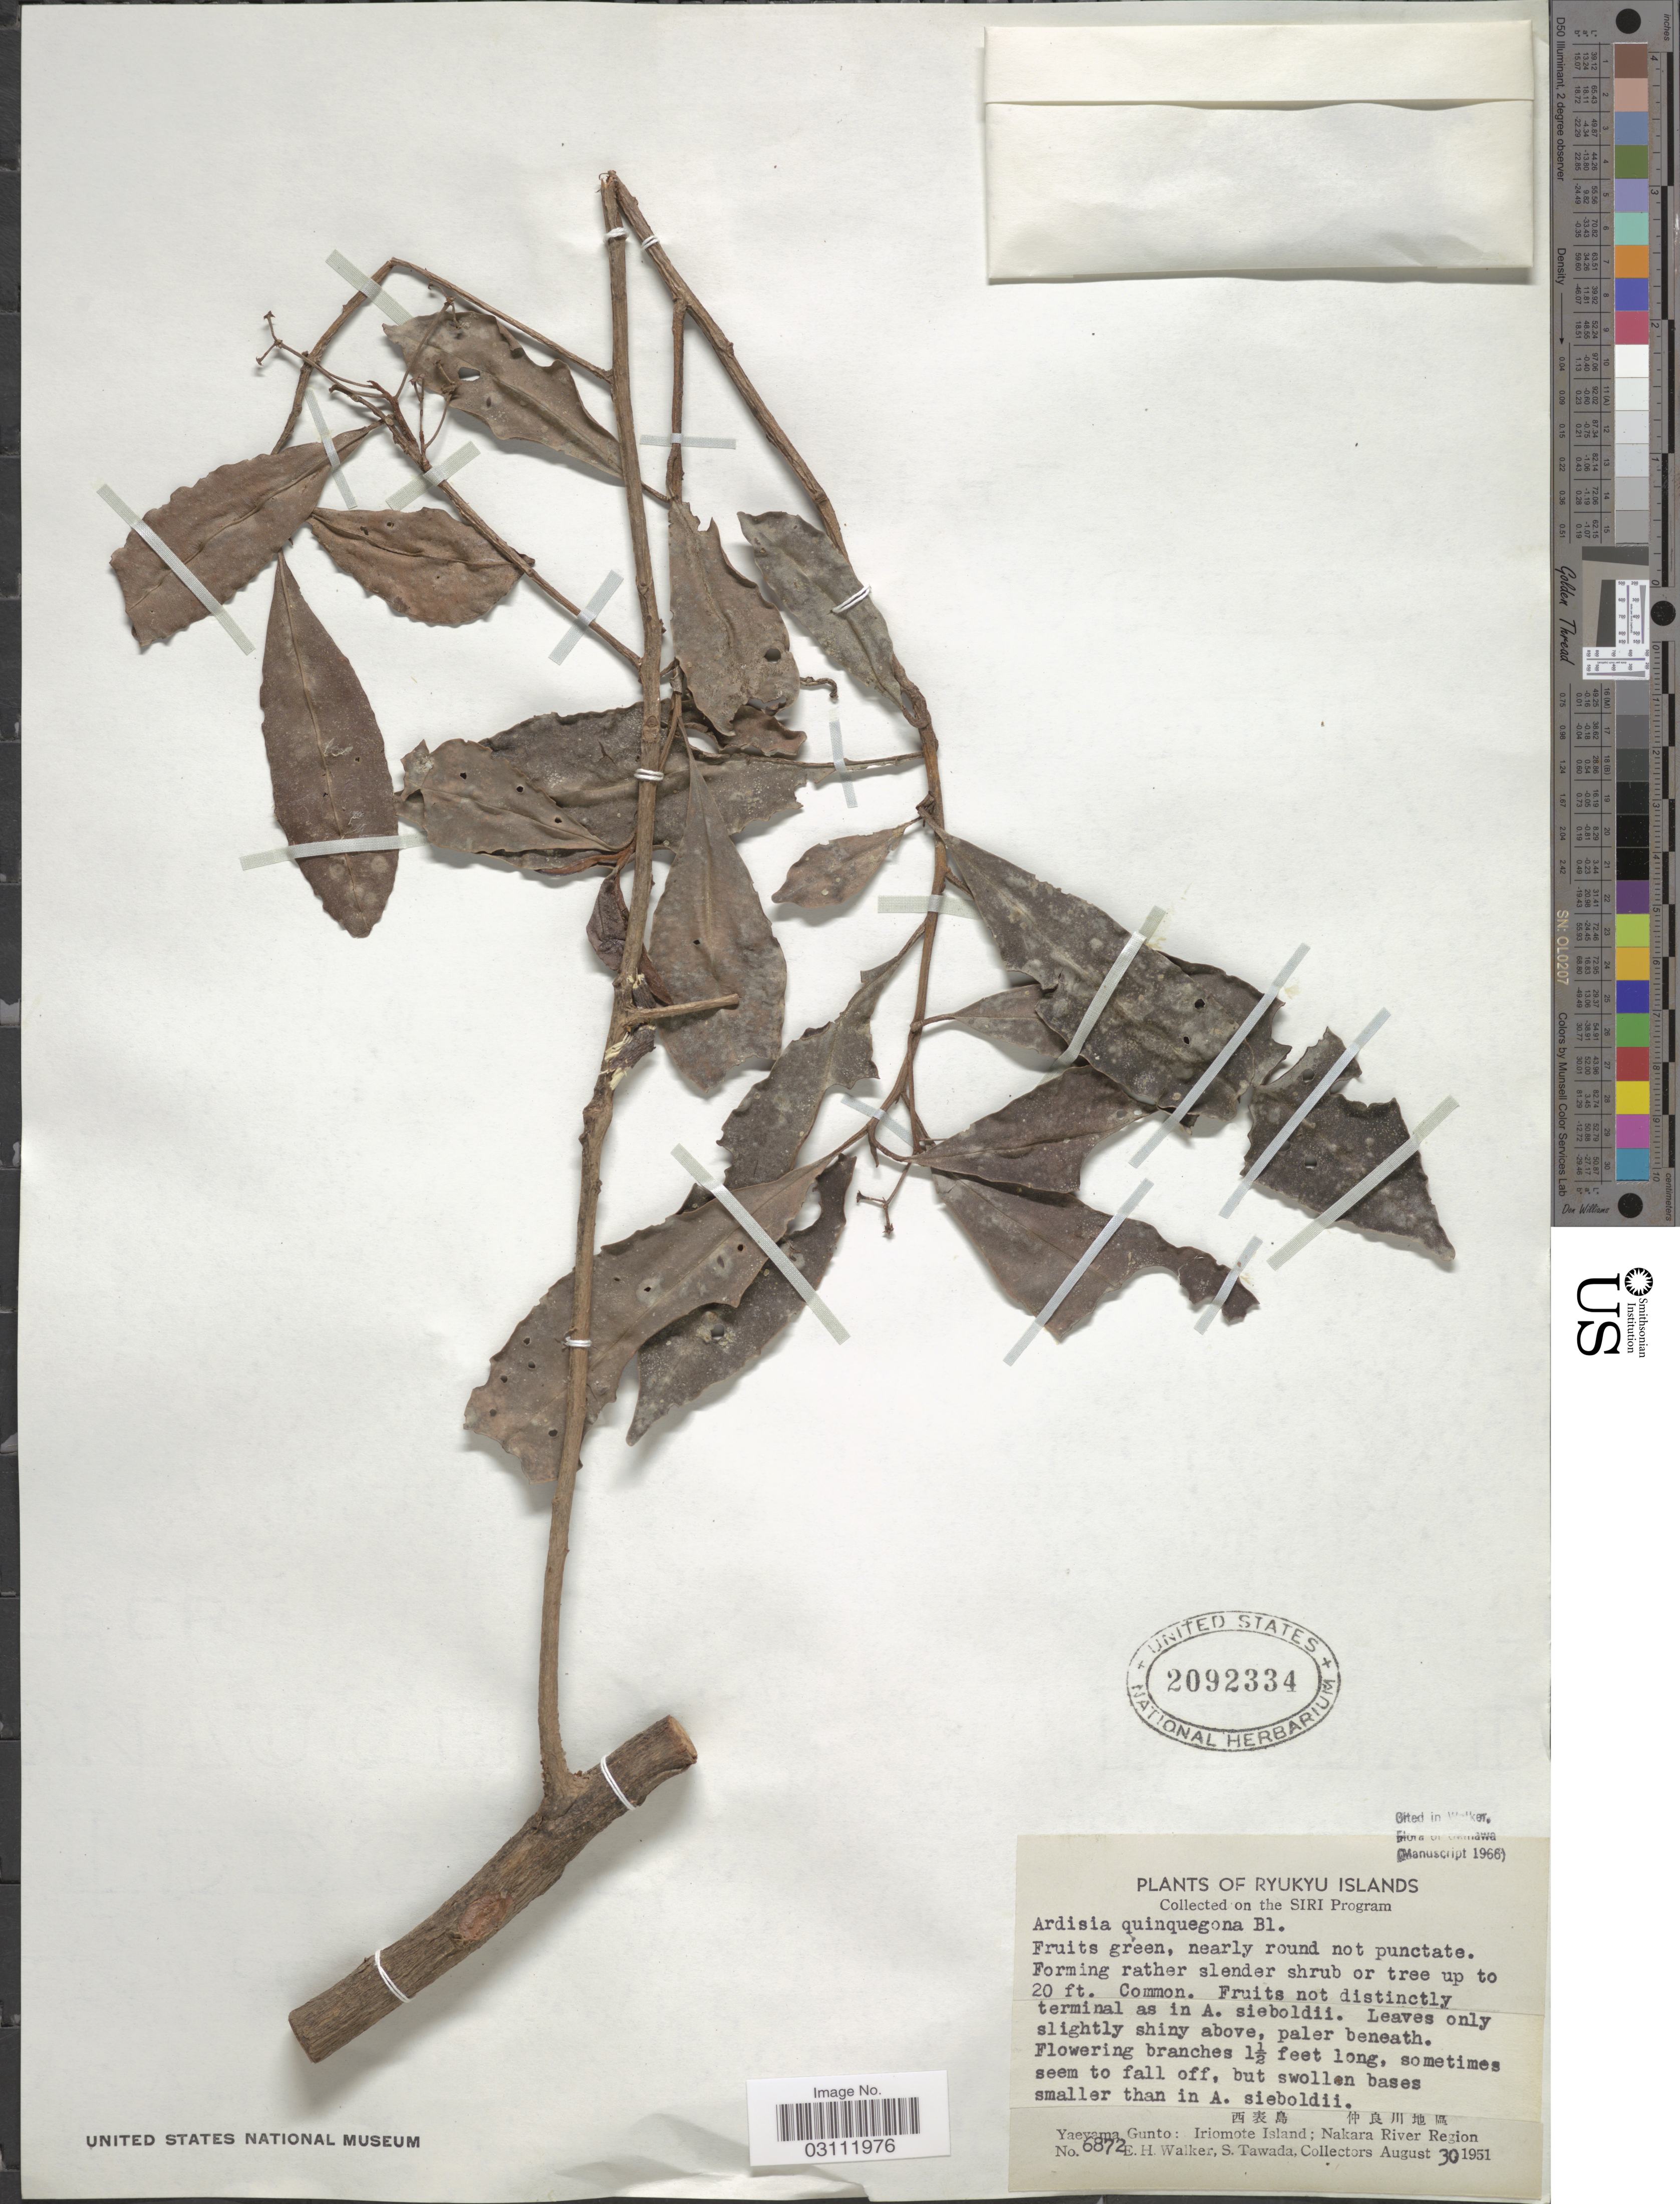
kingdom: Plantae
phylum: Tracheophyta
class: Magnoliopsida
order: Ericales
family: Primulaceae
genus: Ardisia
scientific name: Ardisia quinquegona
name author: Blume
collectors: E. H. Walker & S. Tawada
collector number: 6872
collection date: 1951-08-30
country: Japan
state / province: Okinawa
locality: Ryukyu Islands. Yaeyama Gunto: Iriomote Island; Nakara River Region.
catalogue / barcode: US 2092334